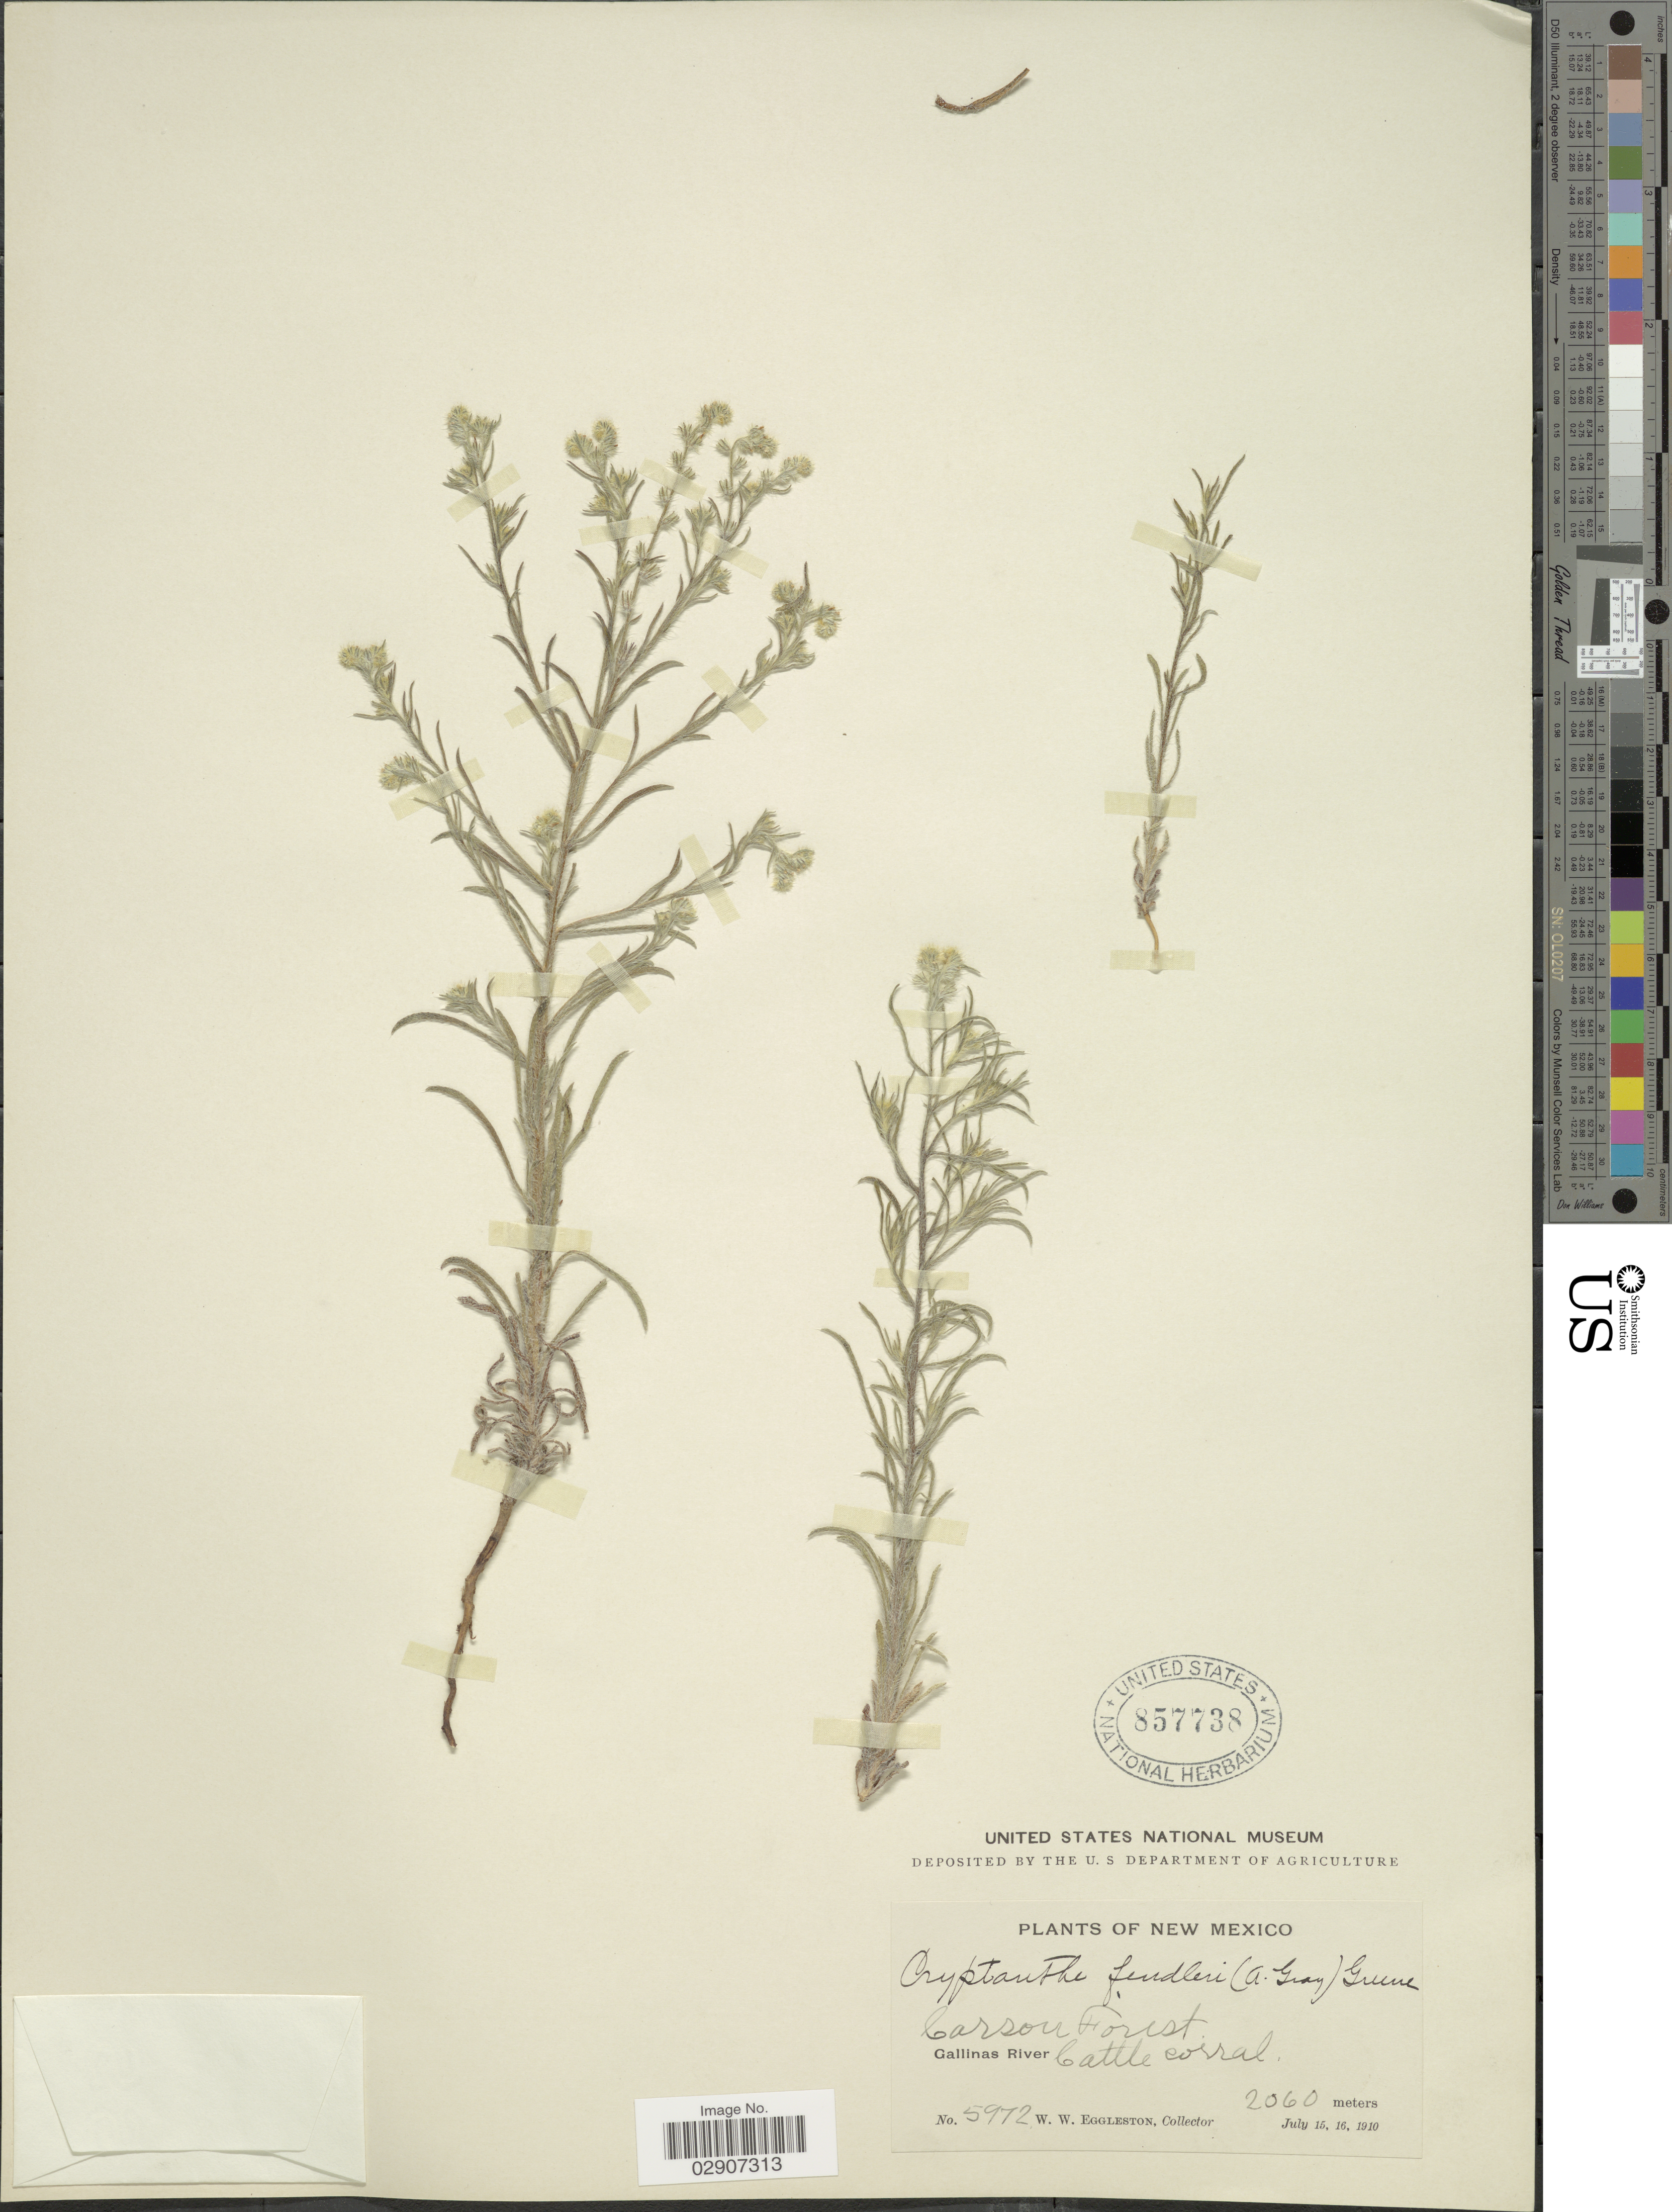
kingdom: Plantae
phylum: Tracheophyta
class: Magnoliopsida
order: Boraginales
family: Boraginaceae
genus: Cryptantha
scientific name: Cryptantha fendleri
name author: (A. Gray) Greene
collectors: W. W. Eggleston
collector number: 5972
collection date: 1910-07-15/1910-07-16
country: United States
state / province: New Mexico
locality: Carson Forest, Gallinas River, Cattle corral.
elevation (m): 2060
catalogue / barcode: US 857738